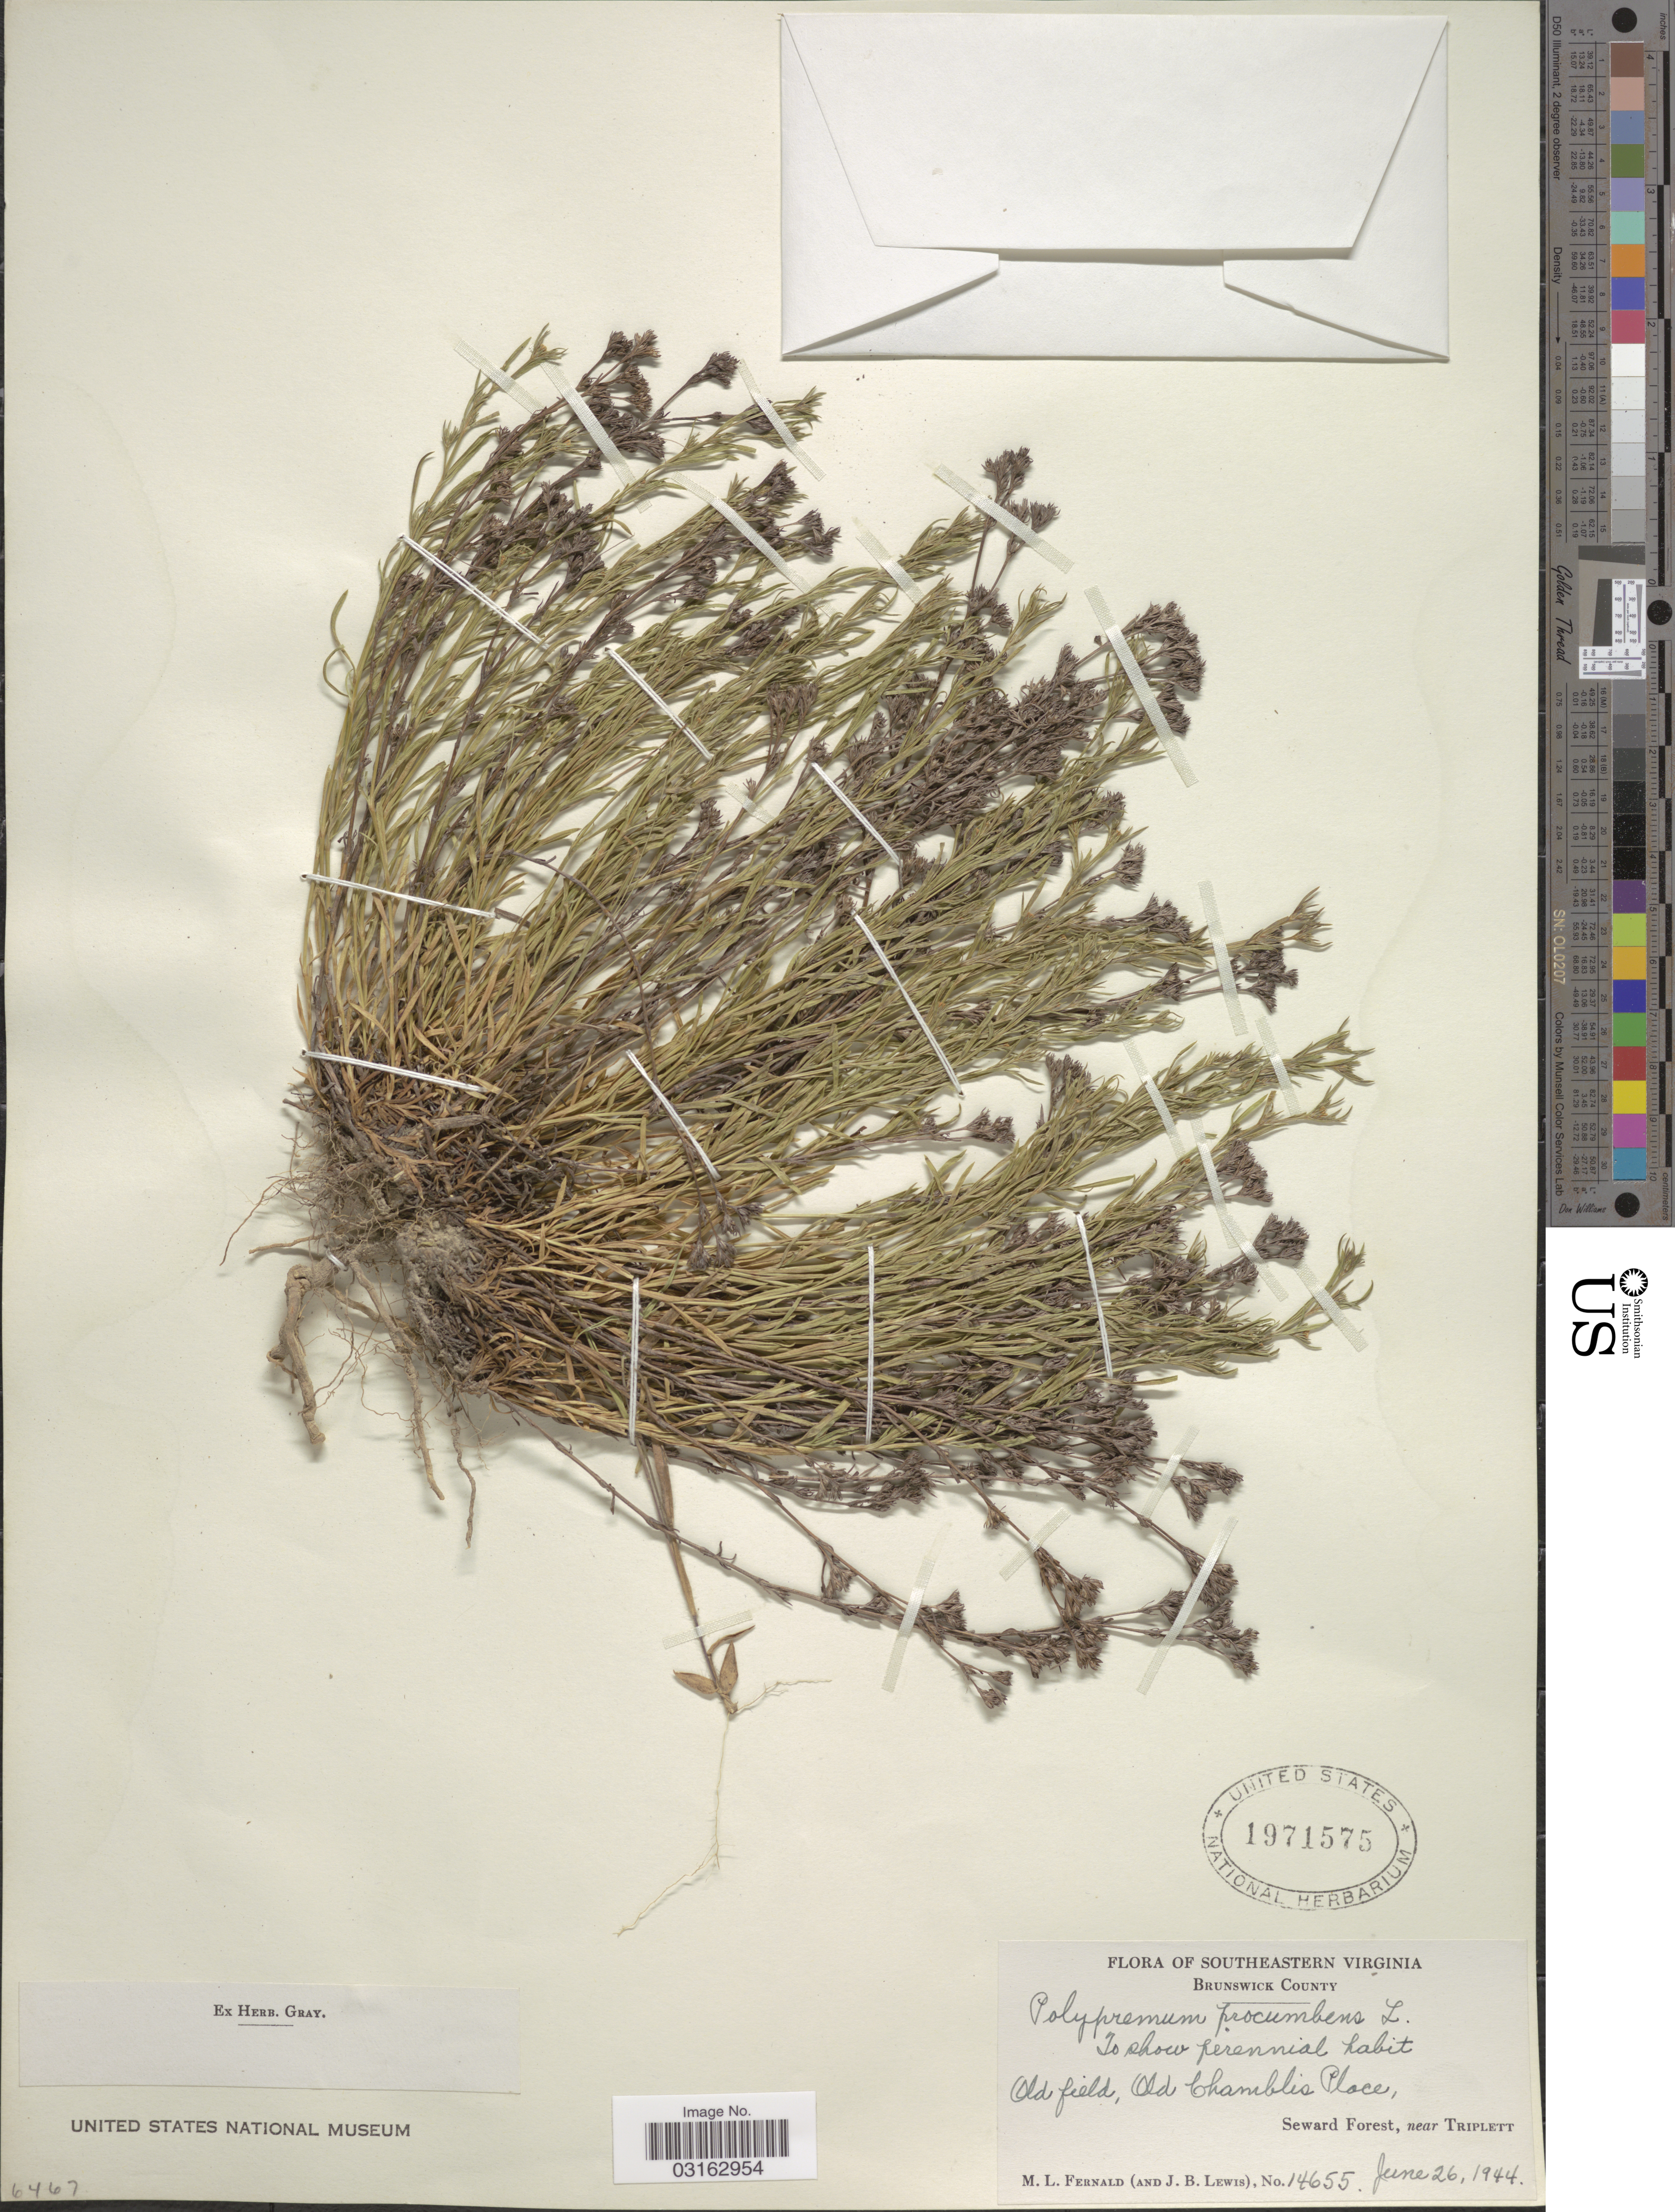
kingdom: Plantae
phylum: Tracheophyta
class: Magnoliopsida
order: Lamiales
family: Tetrachondraceae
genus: Polypremum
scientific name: Polypremum procumbens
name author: L.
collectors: M. L. Fernald & J. B. Lewis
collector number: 14655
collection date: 1944-06-26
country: United States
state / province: Virginia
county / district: Brunswick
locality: Southeastern Virginia, Brunswick County, Old field, Old Chamblis Place, Seward Forest, near Triplett.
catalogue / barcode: US 1971575